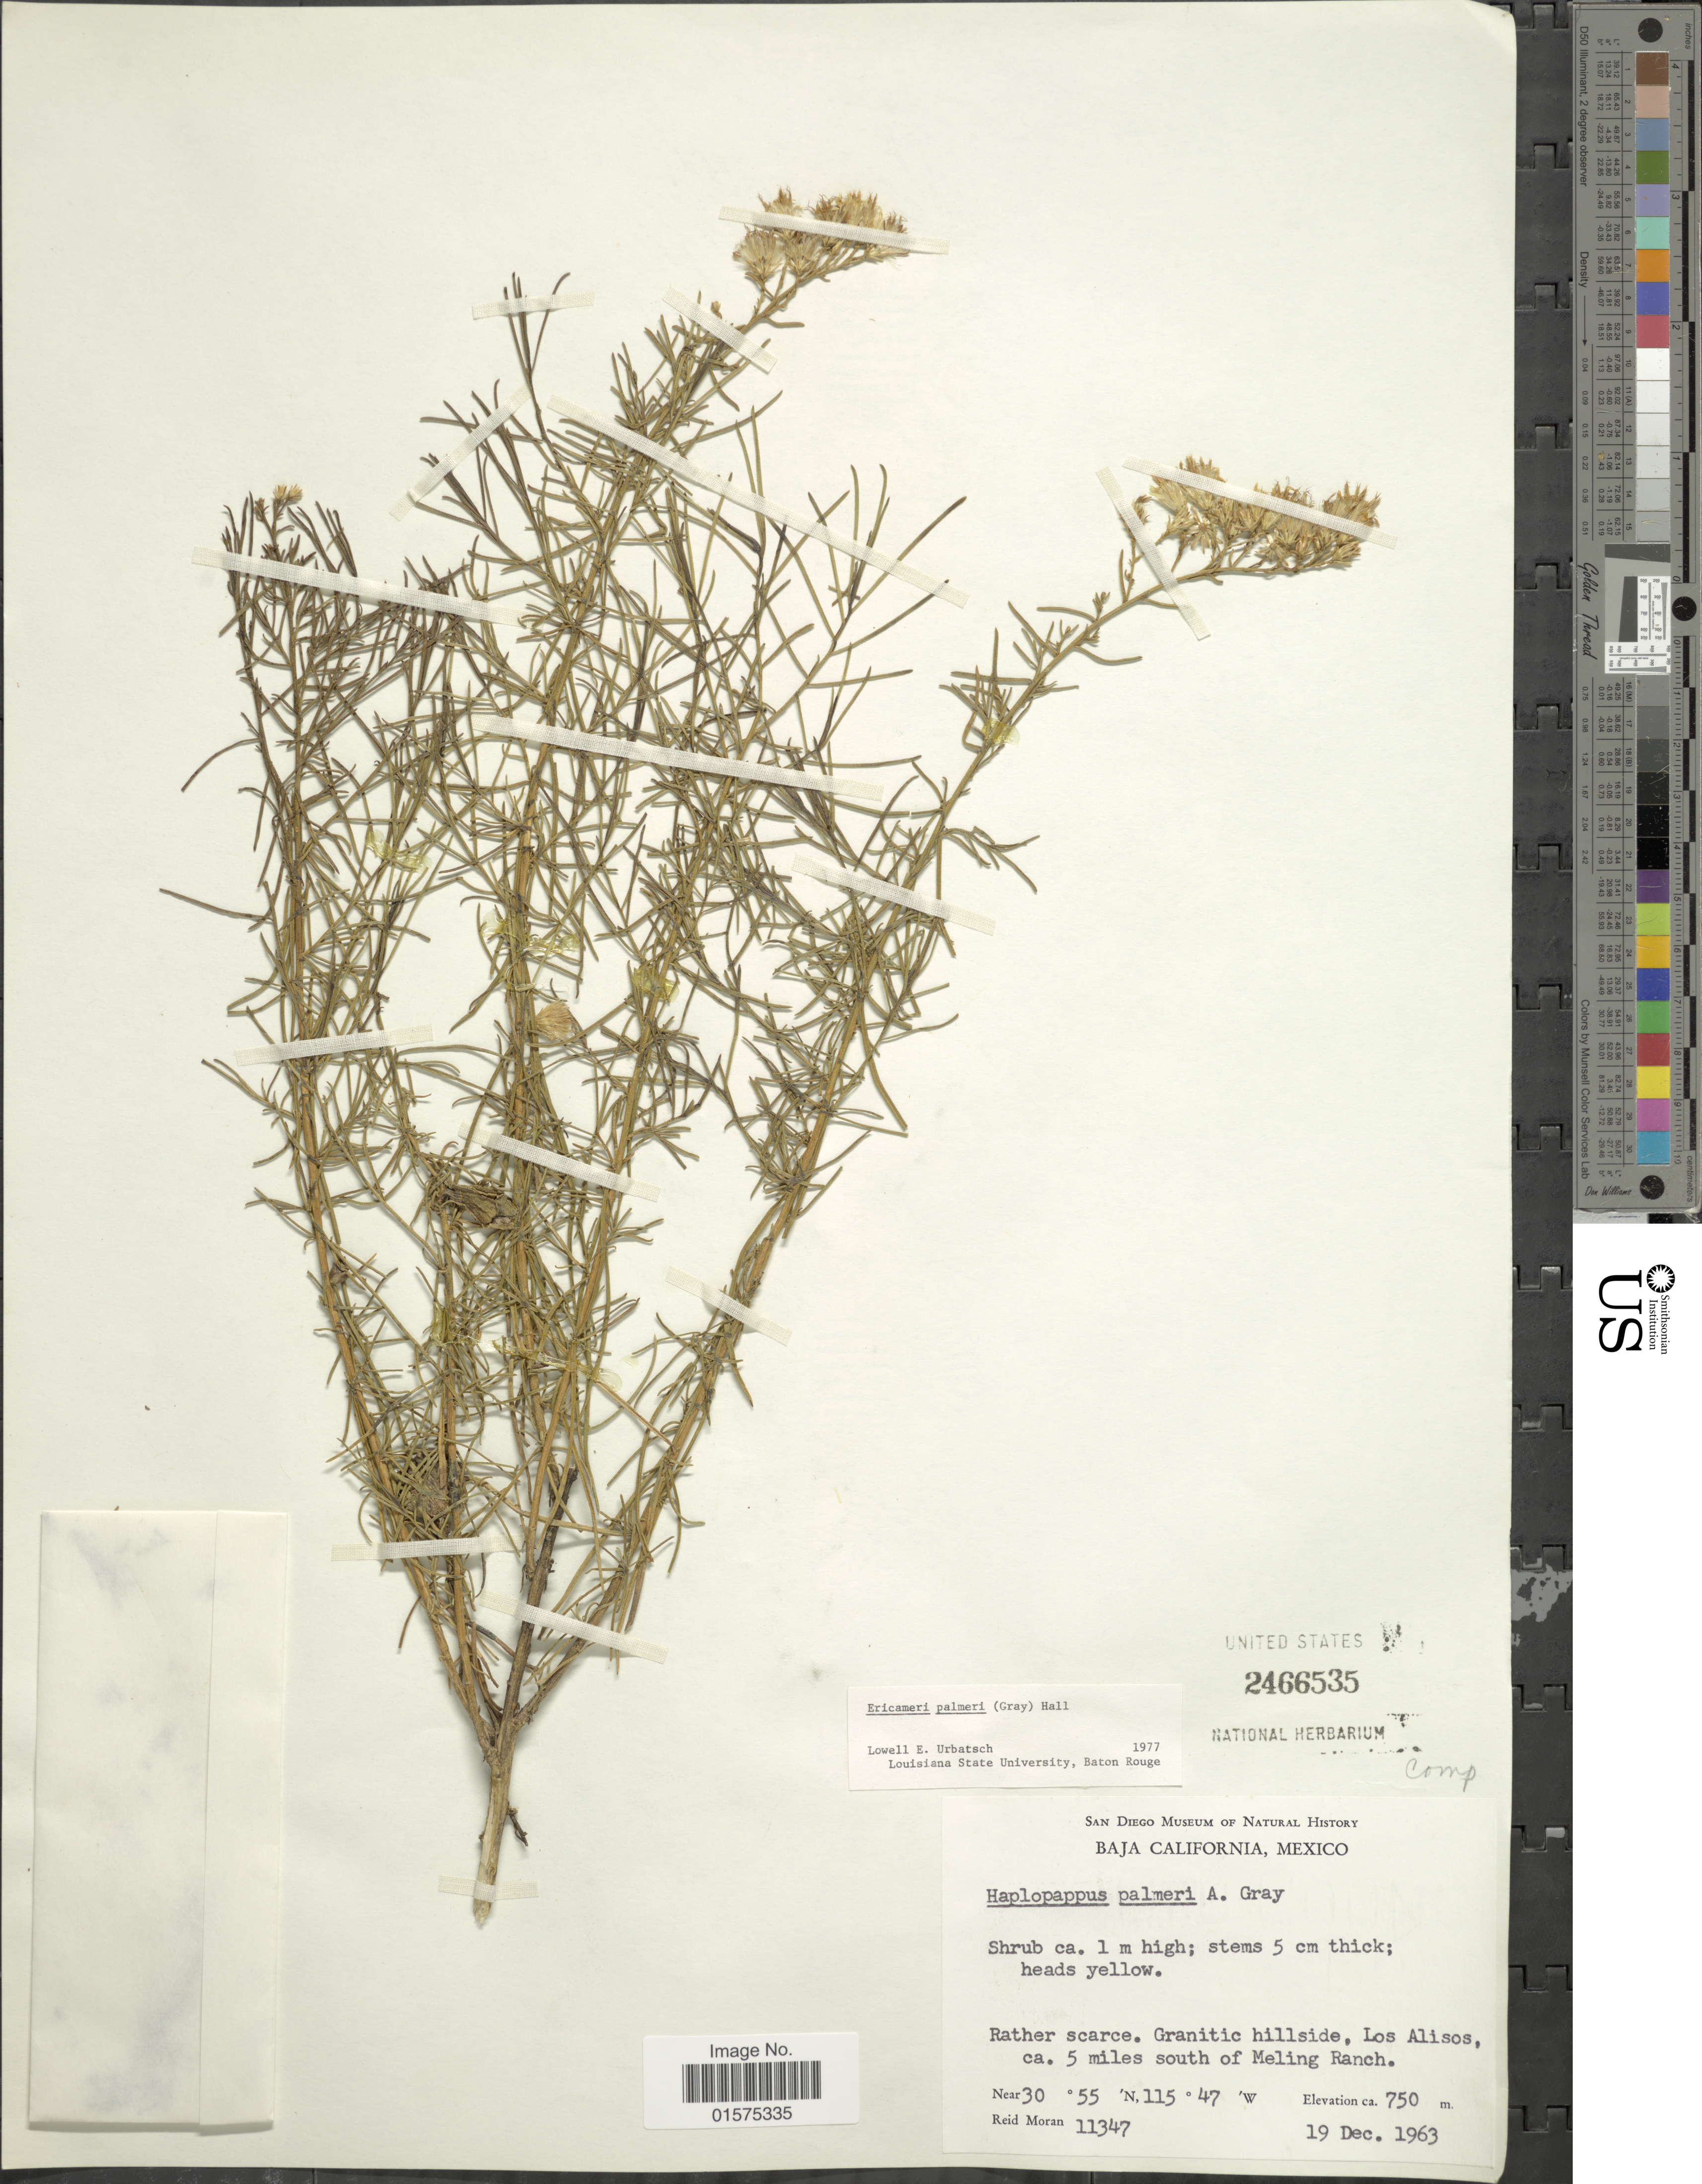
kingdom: Plantae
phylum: Tracheophyta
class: Magnoliopsida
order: Asterales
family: Asteraceae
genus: Ericameria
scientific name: Ericameria palmeri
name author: (A. Gray) H.M. Hall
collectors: R. V. Moran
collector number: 11347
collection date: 1963-12-19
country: Mexico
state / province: Baja California Sur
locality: Los Alisos, ca. 5 miles south of Meling Ranch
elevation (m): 750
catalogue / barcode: US 2466535